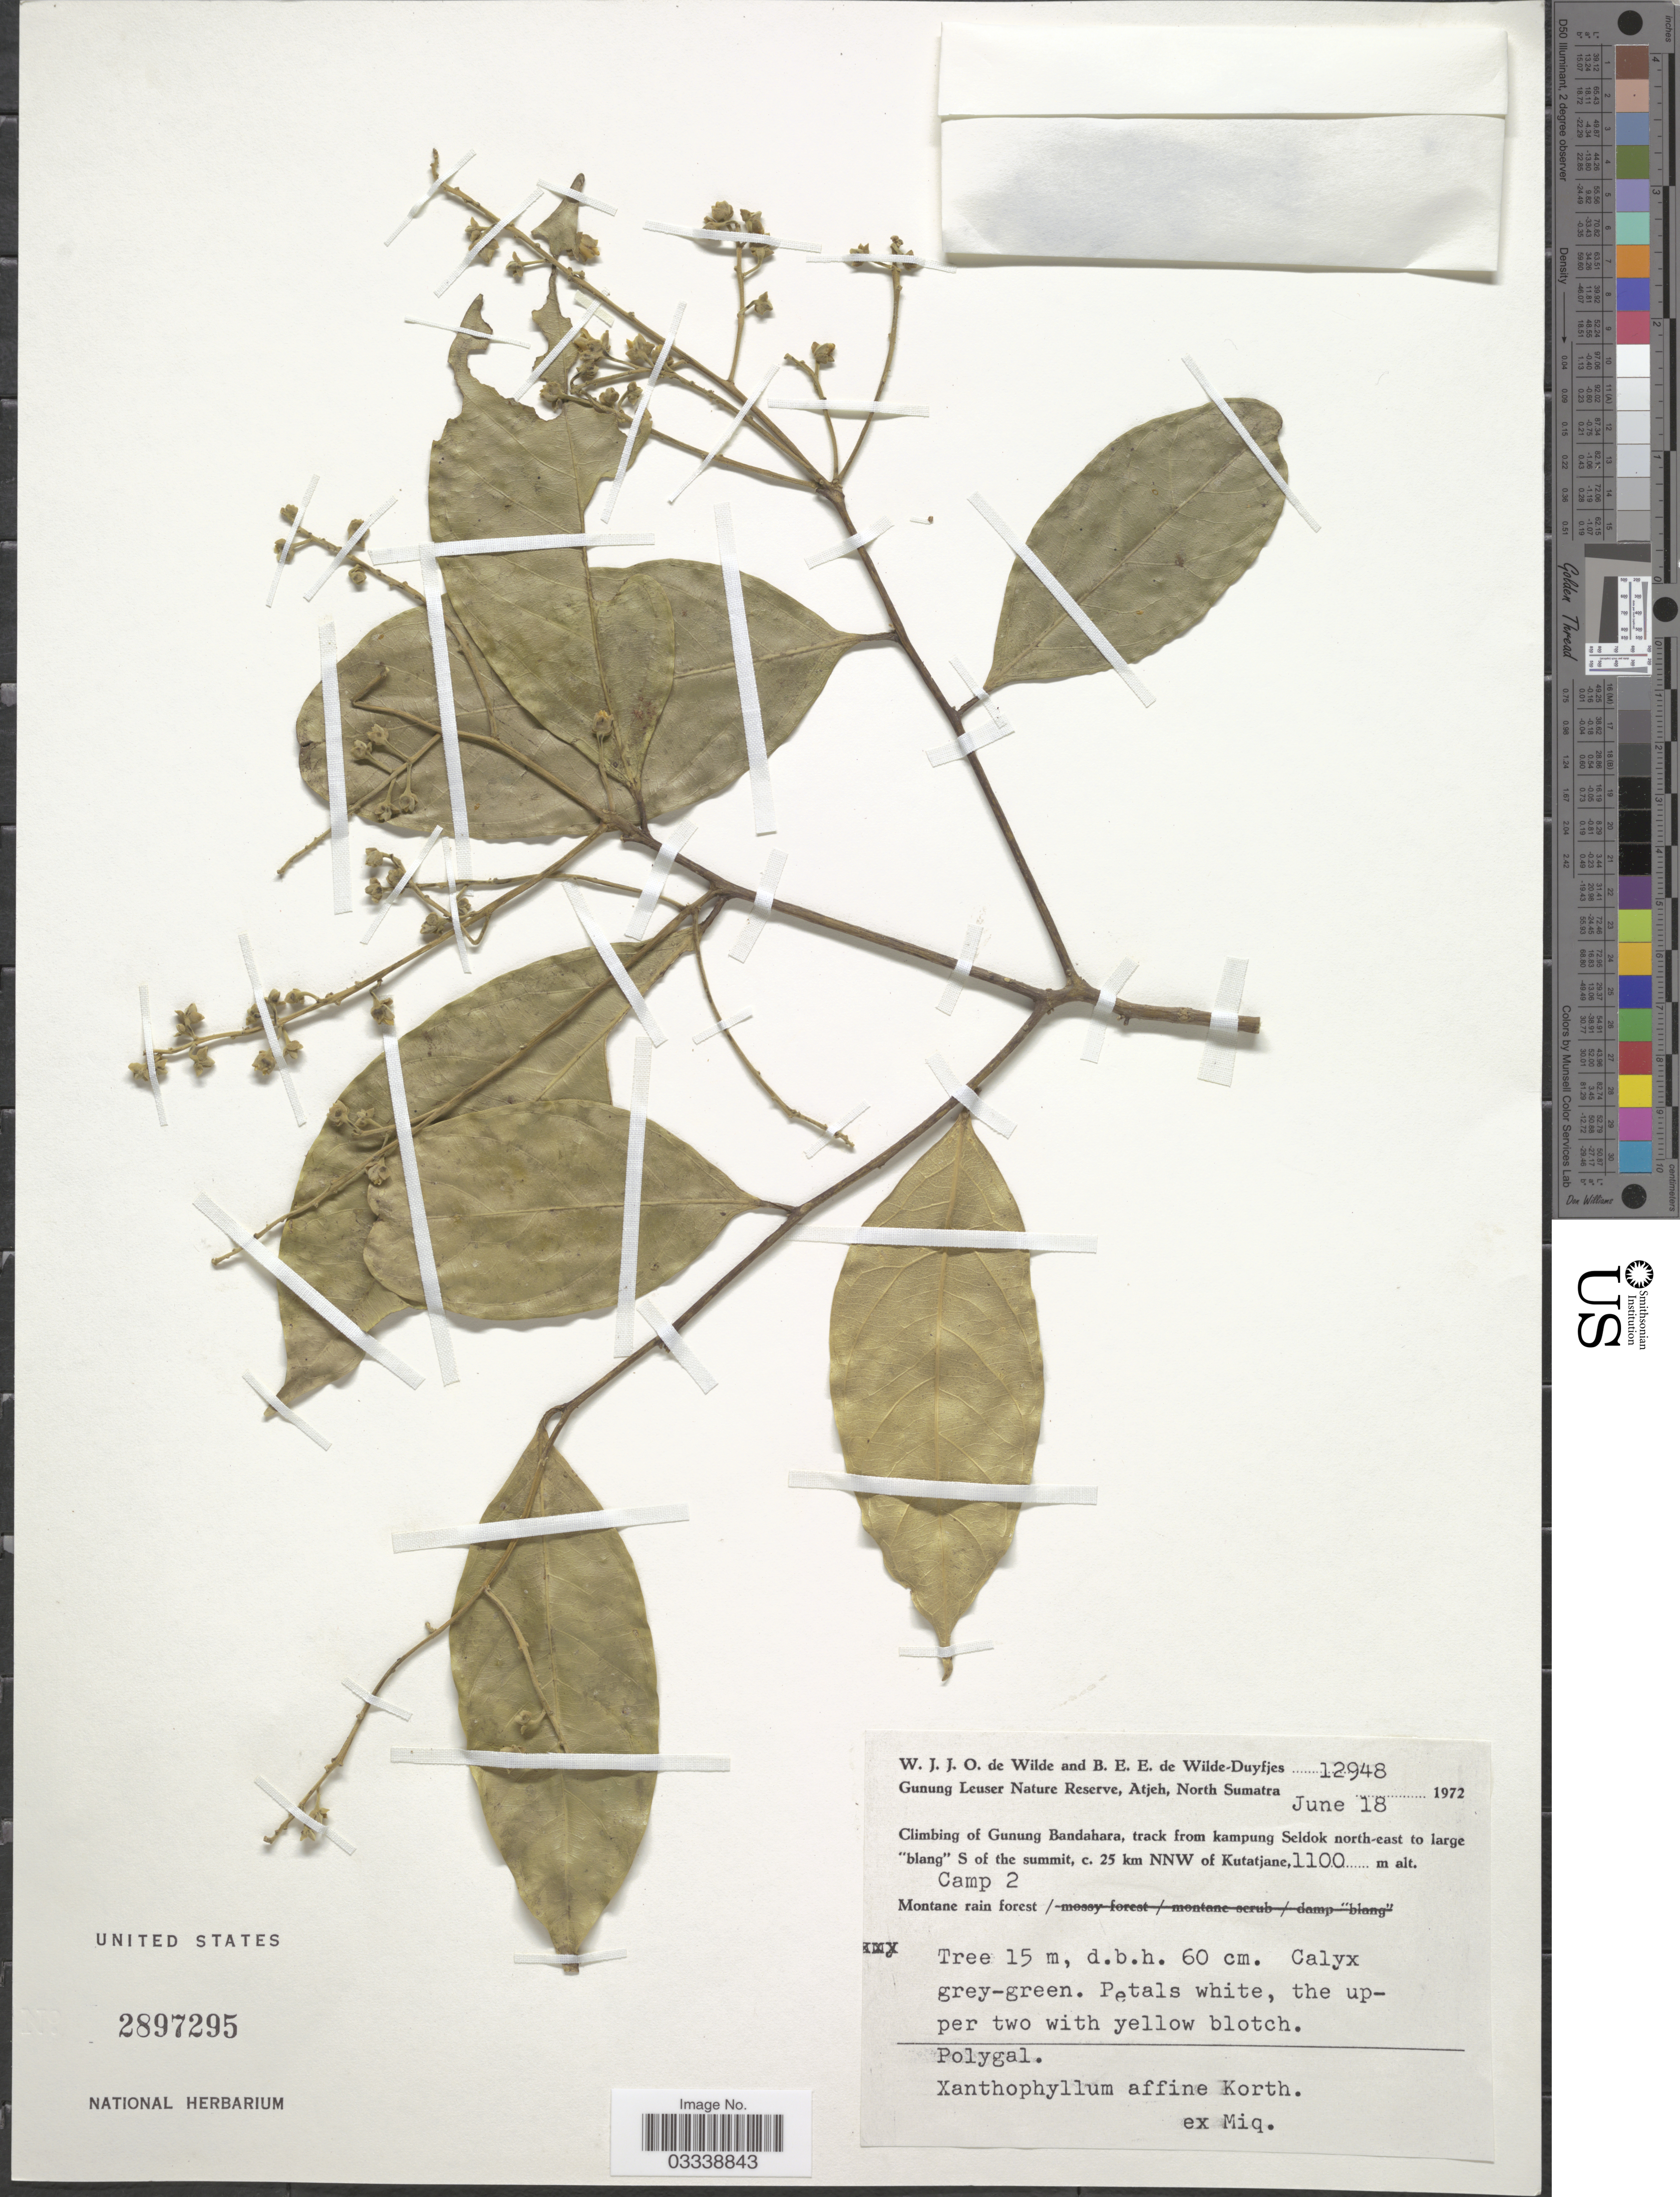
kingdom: Plantae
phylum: Tracheophyta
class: Magnoliopsida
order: Fabales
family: Polygalaceae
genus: Xanthophyllum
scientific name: Xanthophyllum affine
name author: Korth. ex Miq.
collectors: W. J. de Wilde & B. E. de Wilde-Duyfjes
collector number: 12948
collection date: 1972-06-18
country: Indonesia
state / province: Sumatra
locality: Gunung Leuser Nature Reserve, Atjeh, North Sumatra. Climbing of Gunung Bandahara, track from kampung Seldok north-east to large "blang" S of the summit, c. 25 km NNW of Kutatjane. Camp 2.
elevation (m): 1100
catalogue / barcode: US 2897295